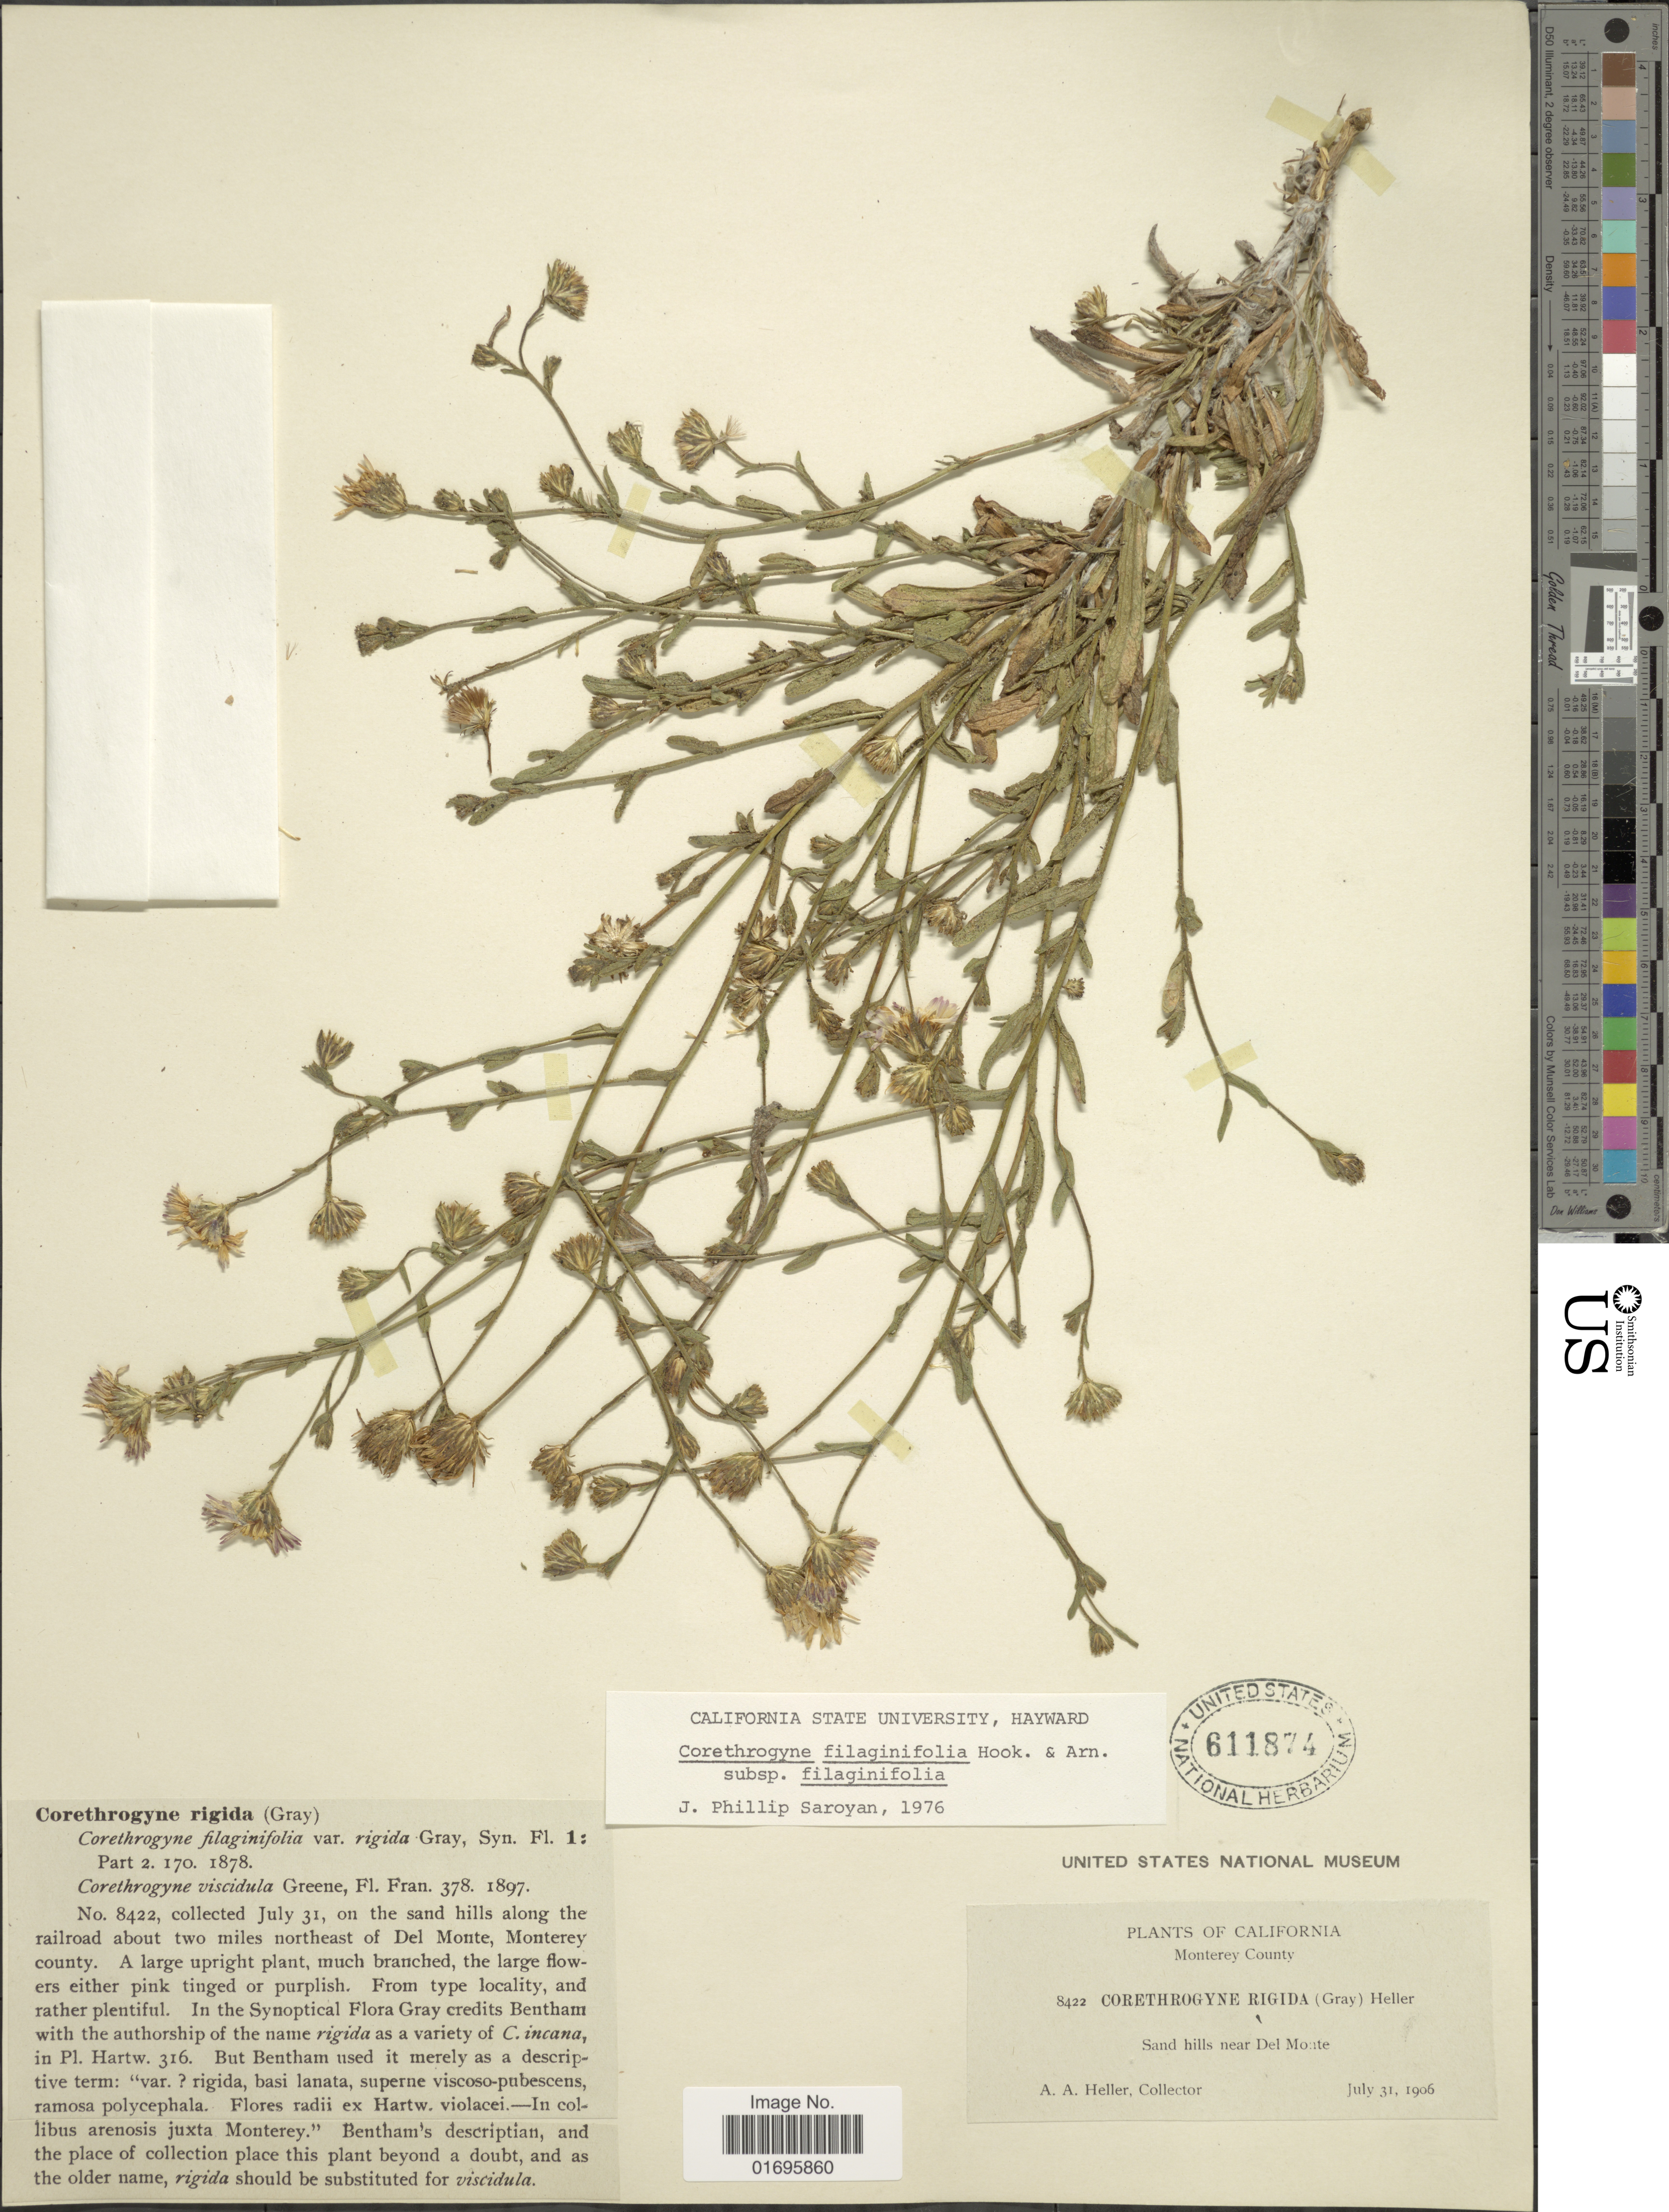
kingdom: Plantae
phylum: Tracheophyta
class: Magnoliopsida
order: Asterales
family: Asteraceae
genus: Corethrogyne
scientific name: Corethrogyne filaginifolia var. filaginifolia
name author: (Hook.) Nutt.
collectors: A. A. Heller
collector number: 8422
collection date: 1906-07-31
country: United States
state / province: California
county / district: Monterey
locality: Monterey County. Sand hills near Del Monte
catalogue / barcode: US 611874